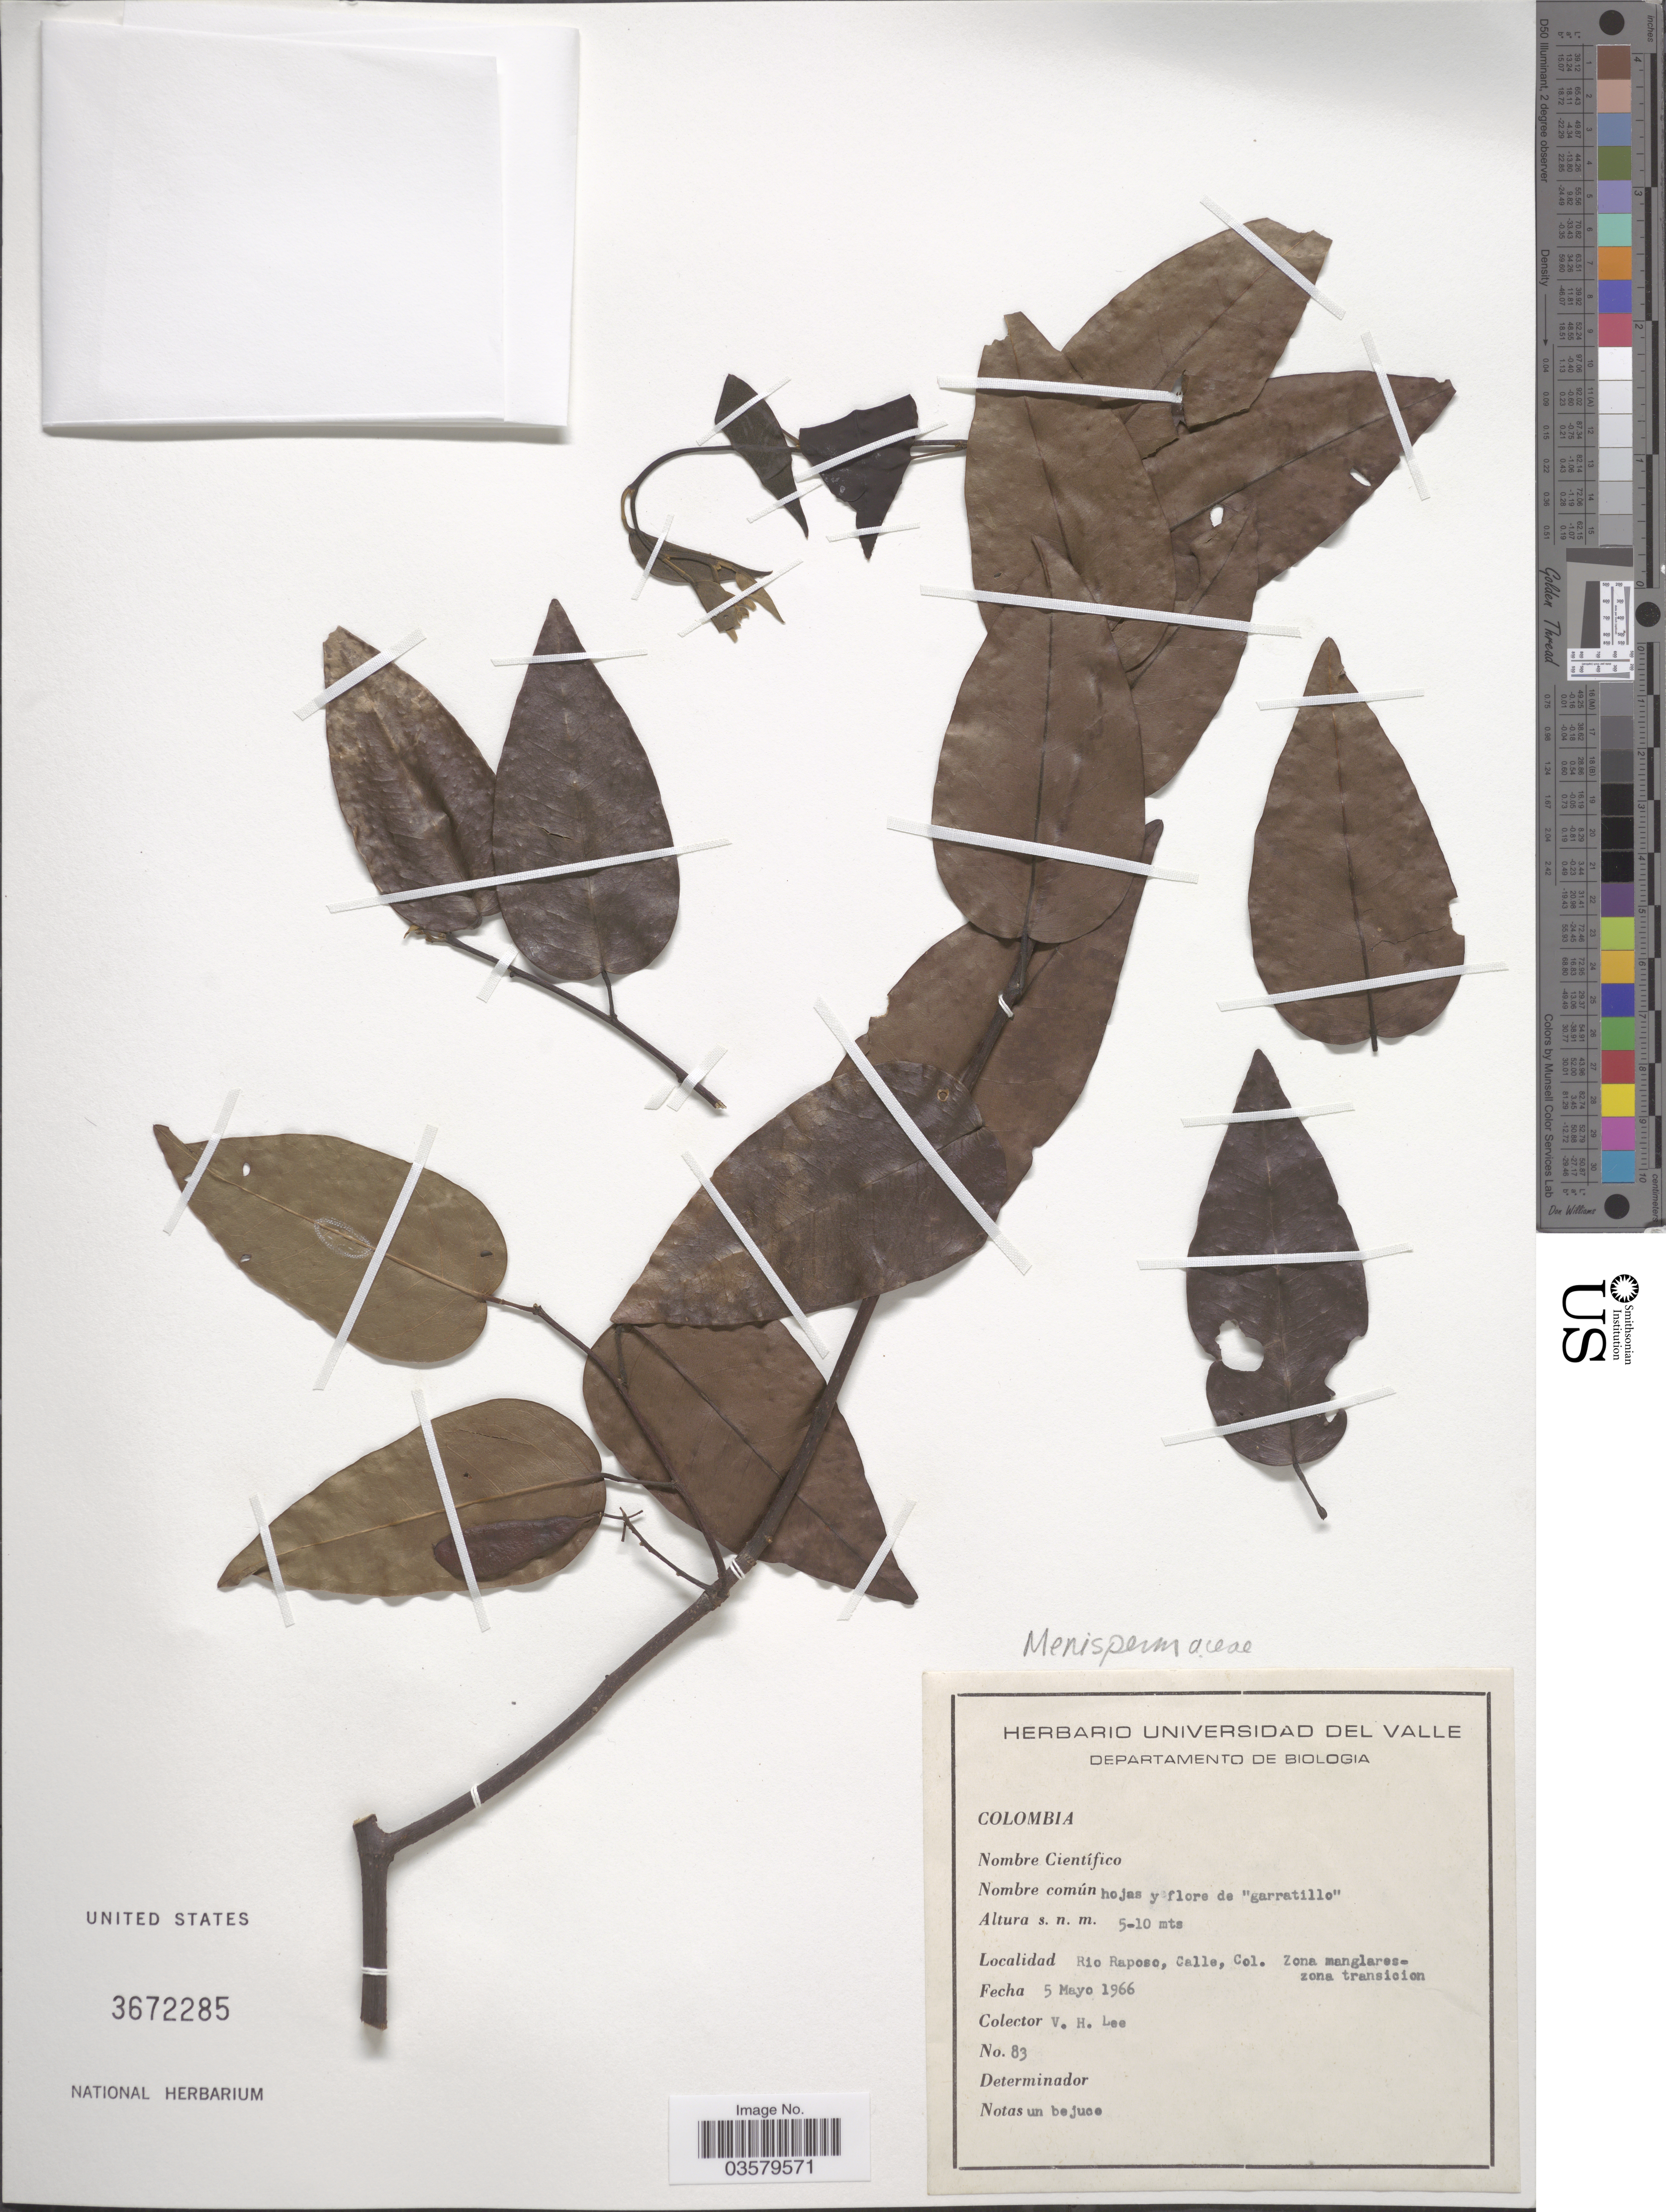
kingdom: Plantae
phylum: Tracheophyta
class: Magnoliopsida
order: Fabales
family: Fabaceae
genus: Dalbergia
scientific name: Dalbergia sp.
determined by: Acevedo-Rodríguez, P., (BOT), Smithsonian Institution - National Museum of Natural History (UNITED STATES)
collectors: V. H. Lee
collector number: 83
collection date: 1966-05-05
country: Colombia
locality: Rio Raposo, Calle.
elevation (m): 5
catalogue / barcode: US 3672285